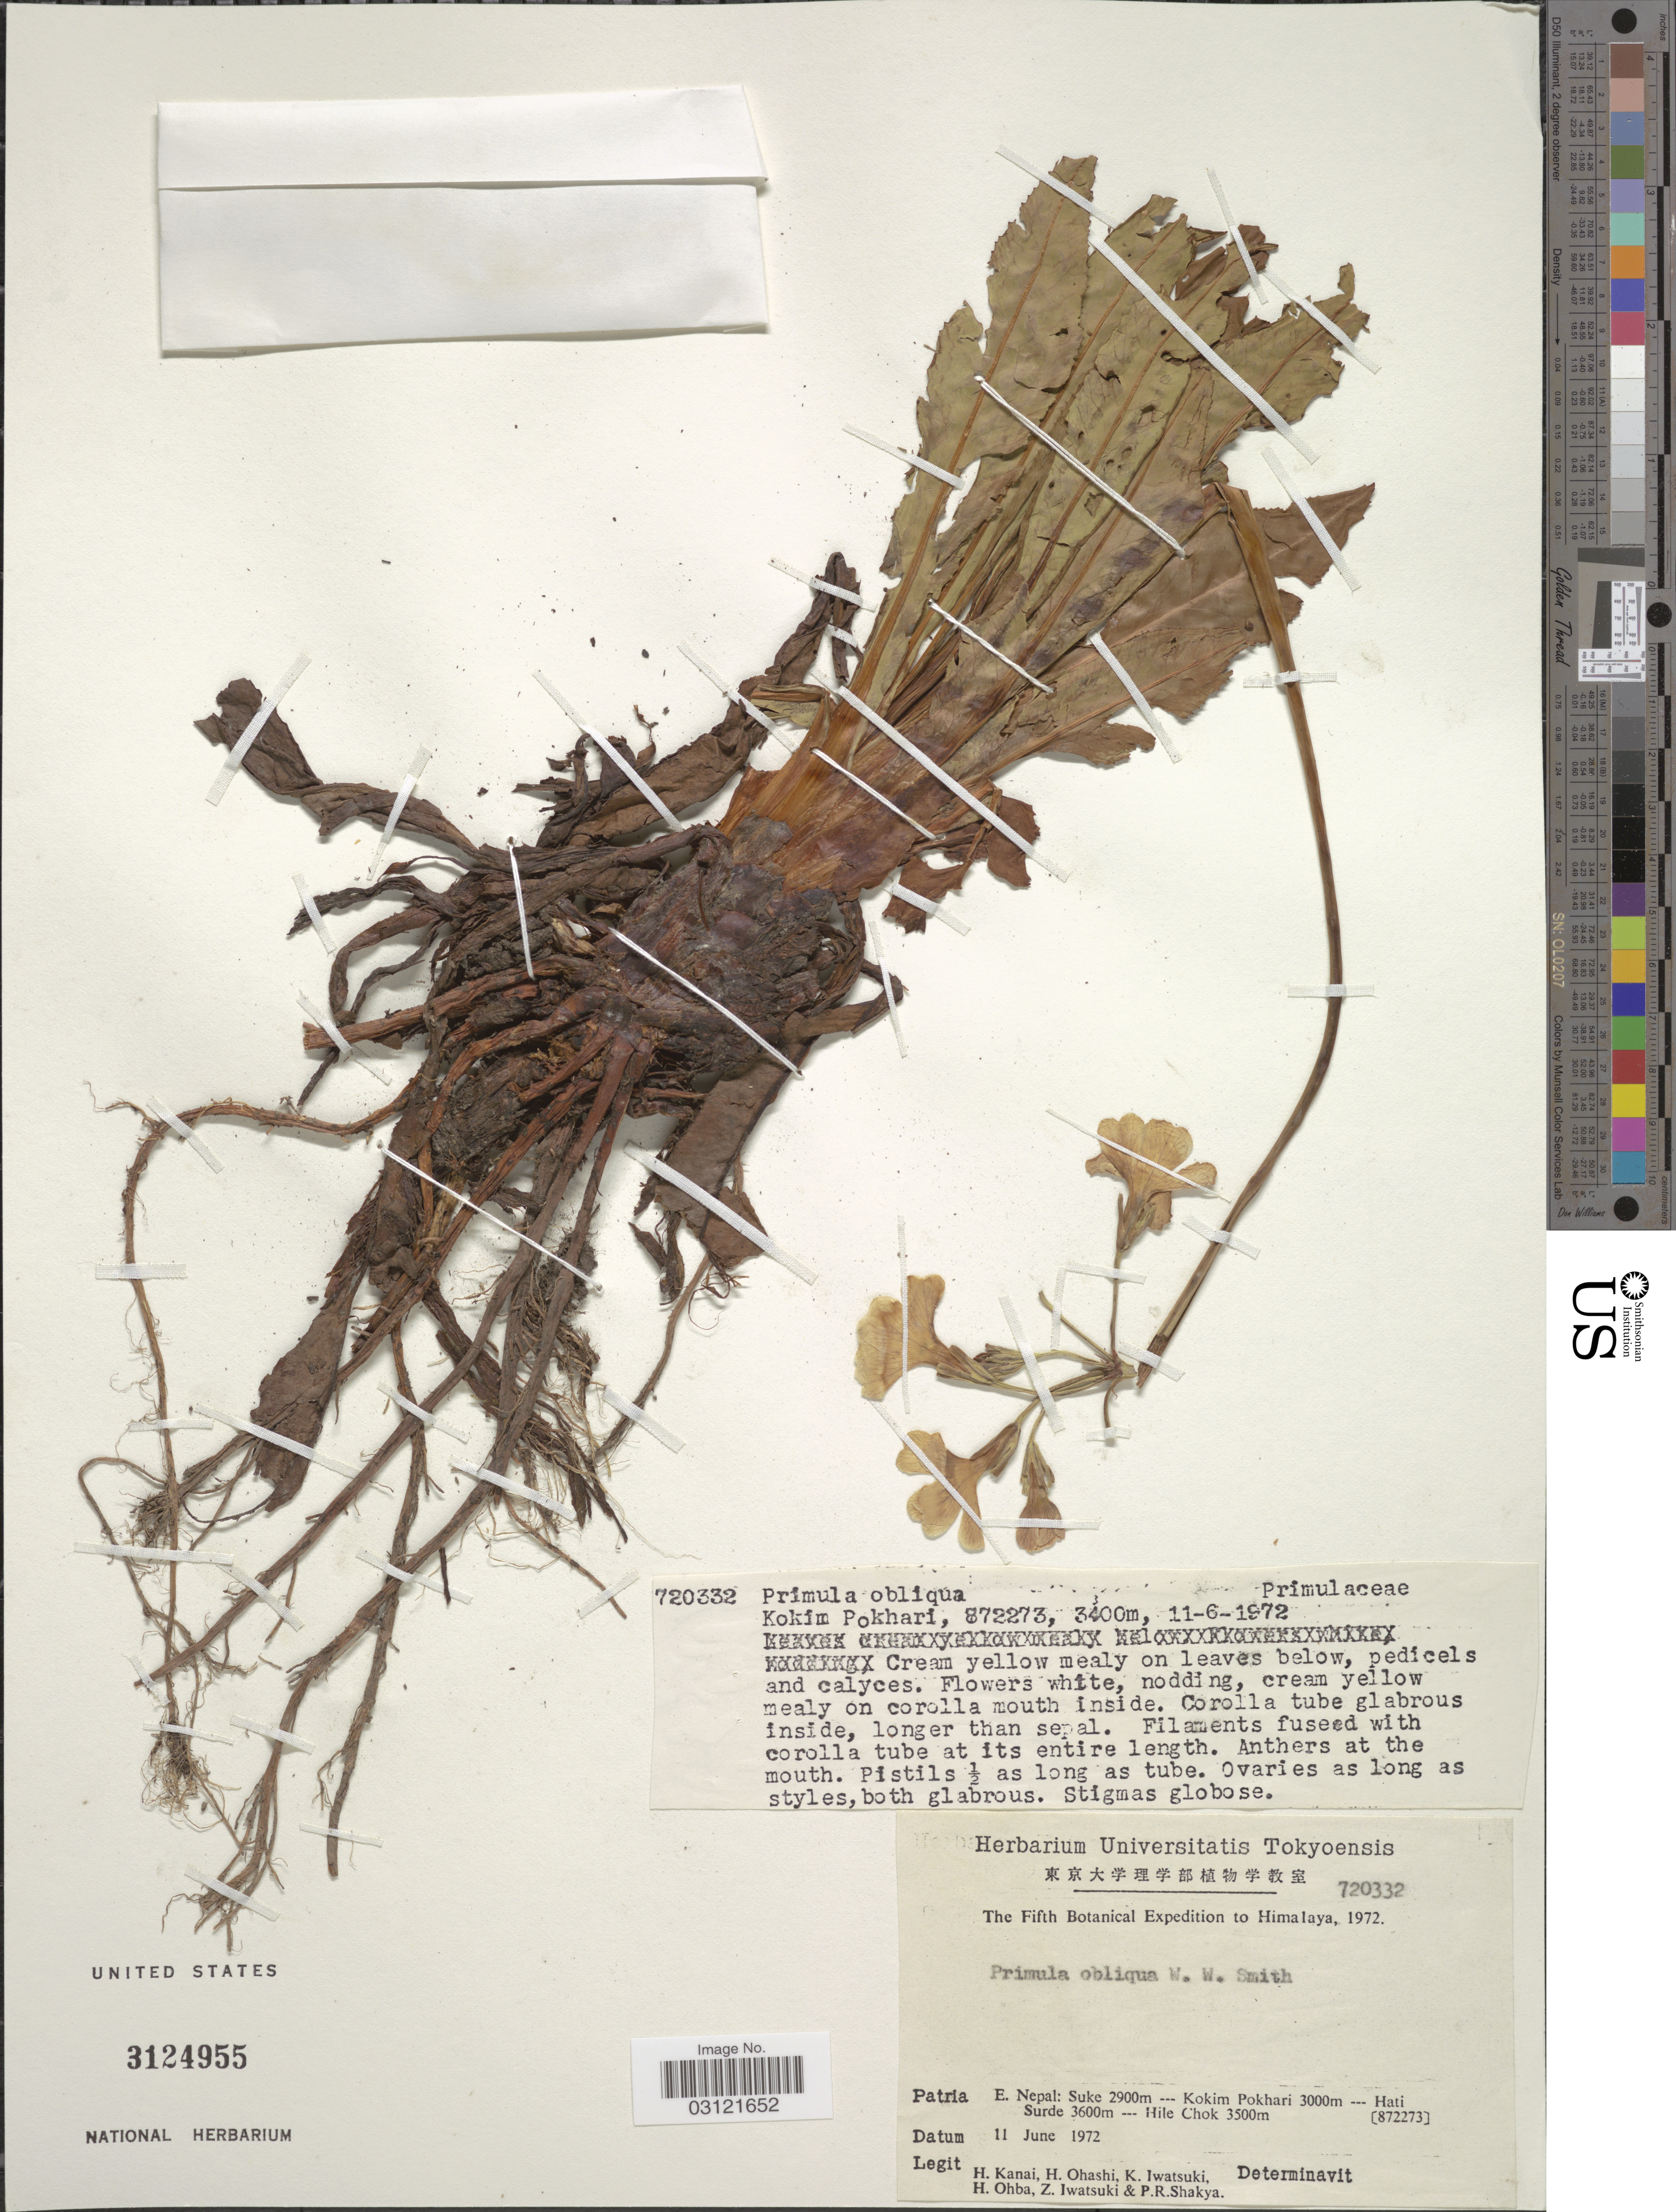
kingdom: Plantae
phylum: Tracheophyta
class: Magnoliopsida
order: Ericales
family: Primulaceae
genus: Primula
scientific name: Primula obliqua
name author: W.W. Sm. in W.W. Sm. & H.R. Fletcher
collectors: H. Kanai, H. Ohashi, K. Iwatsuki, H. Ohba & et al.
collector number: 720332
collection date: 1972-06-11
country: Nepal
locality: Himalaya, E. Nepal: Suke, Kokim Pokhari, Hati Surde, Hile Chok. [872273] [unsure placement].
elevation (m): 3400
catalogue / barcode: US 3124955